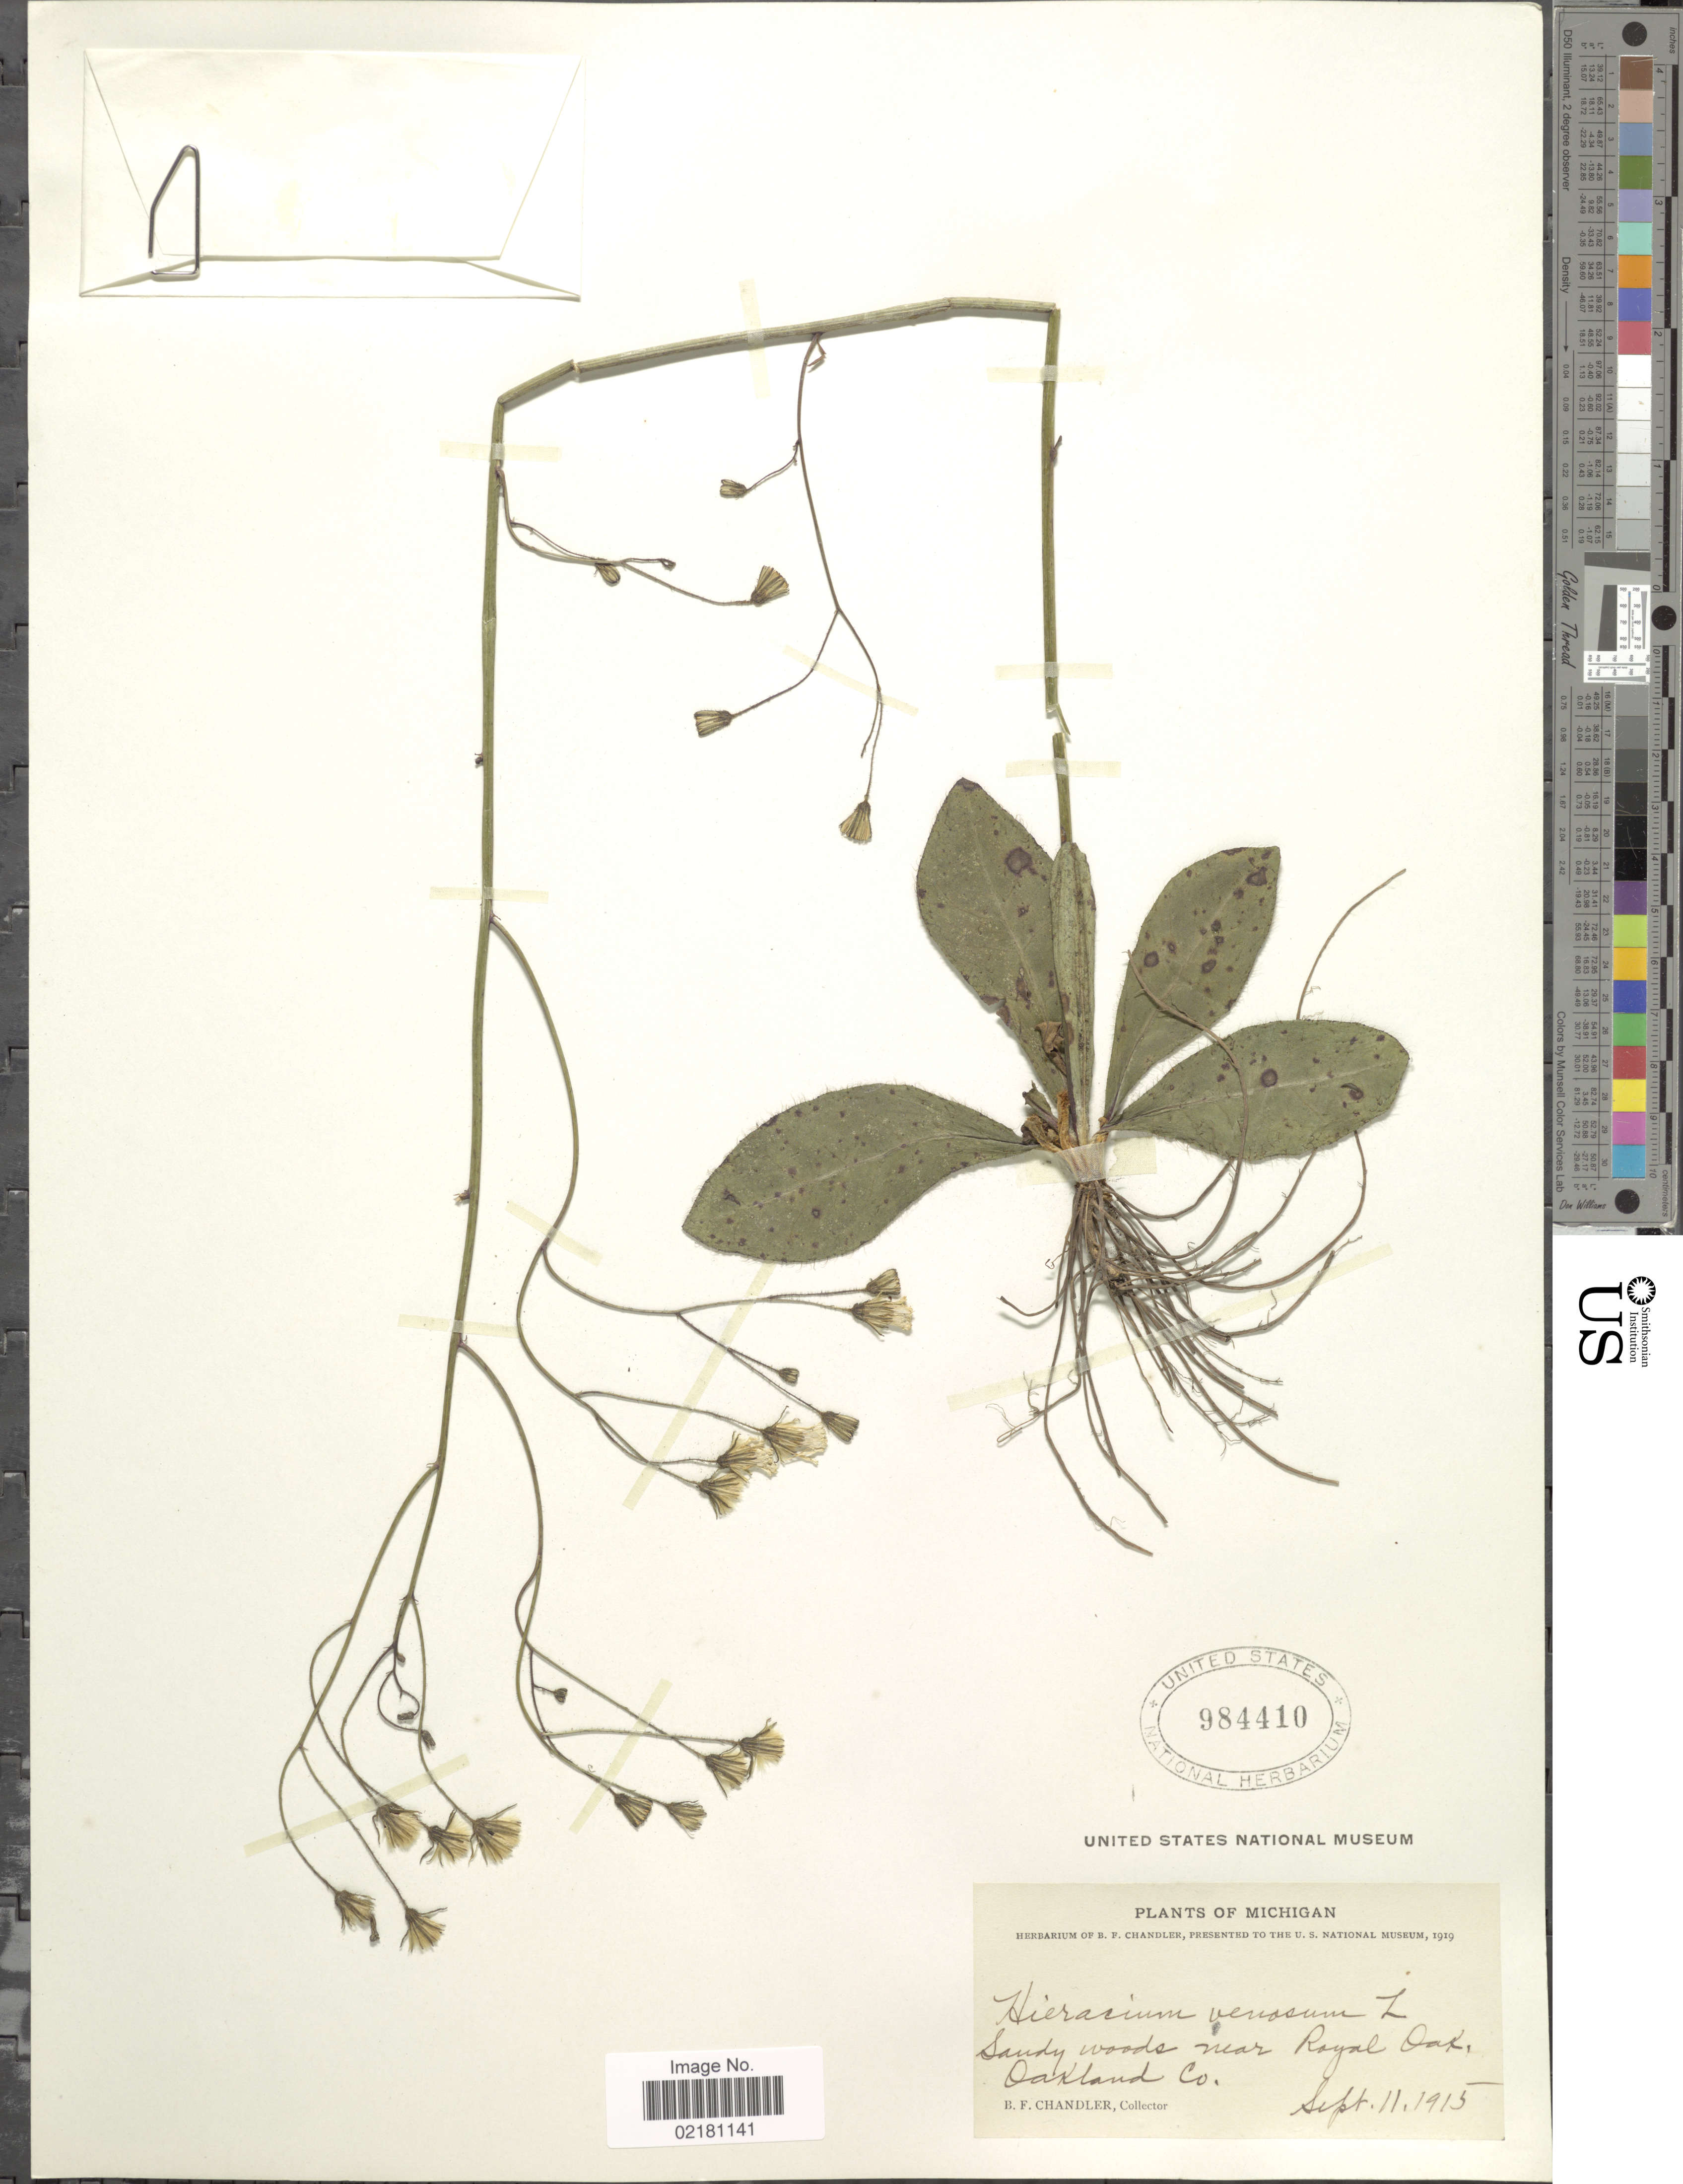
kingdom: Plantae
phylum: Tracheophyta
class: Magnoliopsida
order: Asterales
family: Asteraceae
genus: Hieracium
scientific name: Hieracium venosum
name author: L.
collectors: B. F. Chandler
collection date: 1915-09-11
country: United States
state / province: Michigan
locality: Sandy woods near Royal Oak, Oakland Co.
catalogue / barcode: US 984410